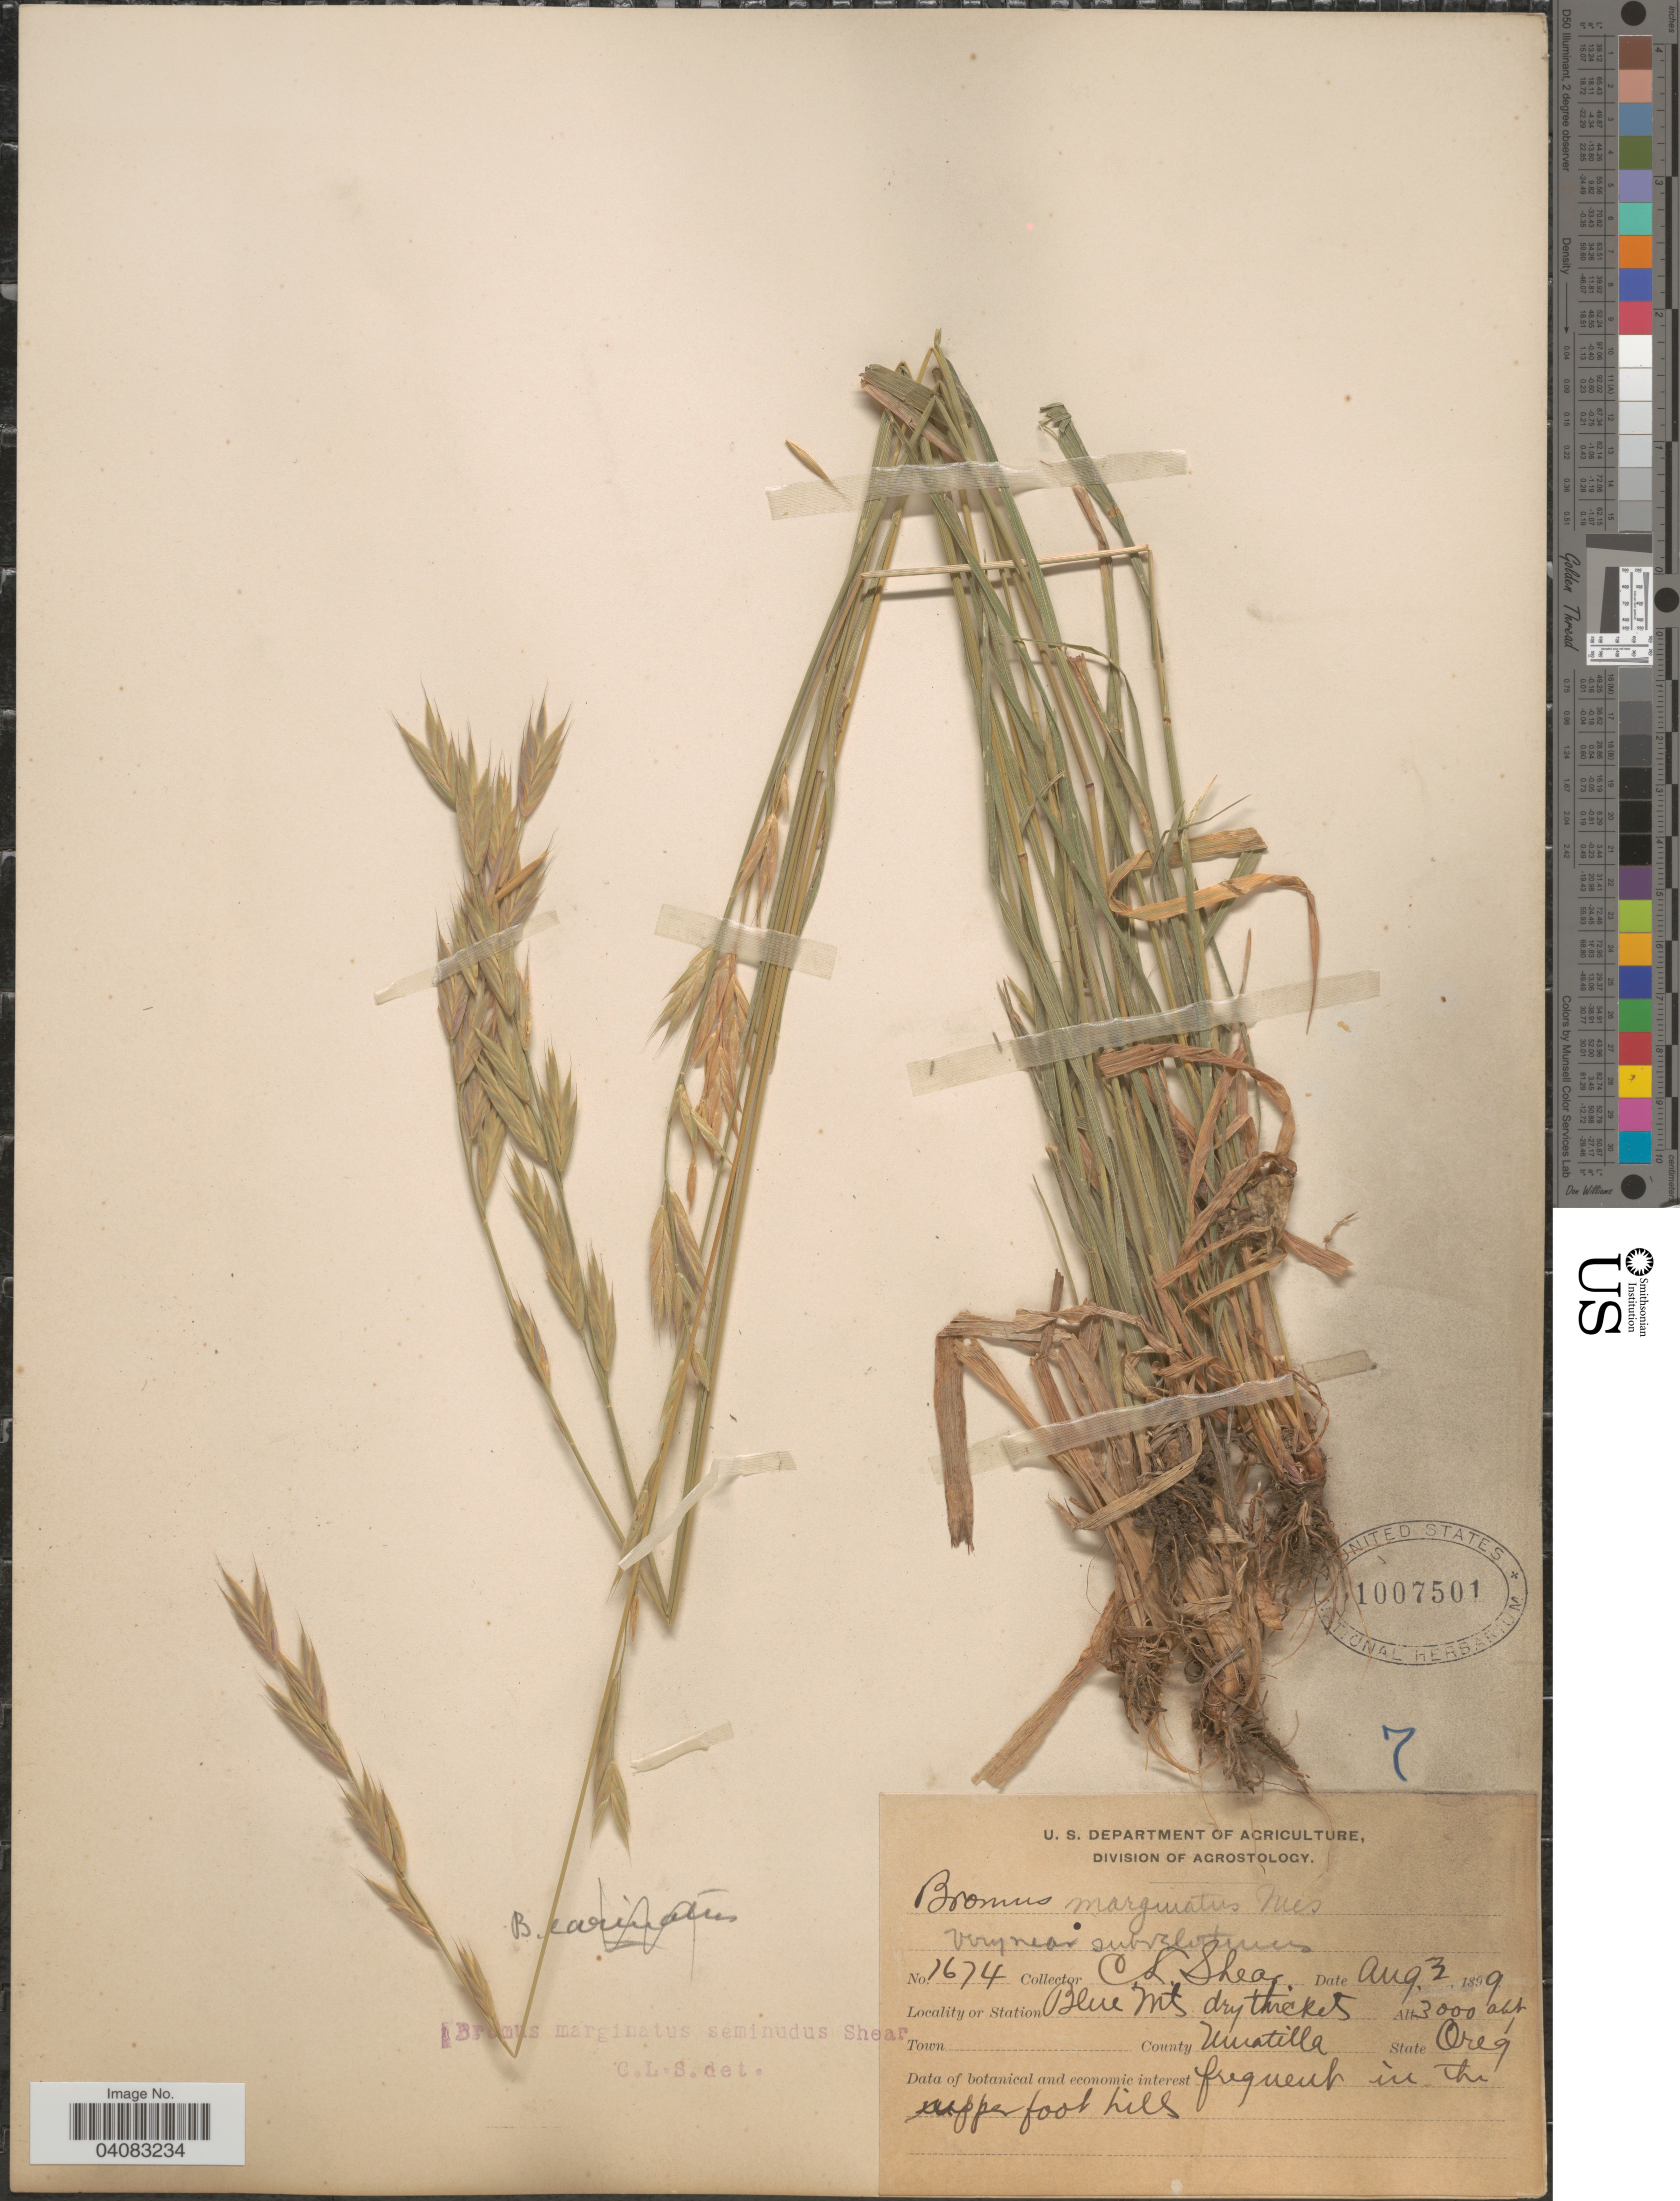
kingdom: Plantae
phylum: Tracheophyta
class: Liliopsida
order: Poales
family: Poaceae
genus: Bromus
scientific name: Bromus marginatus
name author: Nees ex Steud.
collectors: C. L. Shear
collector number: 1674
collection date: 1899-08-03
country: United States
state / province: Oregon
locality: Blue Mts, dry thickets. County Umatilla. In the upper foot hills.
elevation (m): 914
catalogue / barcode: US 1007501